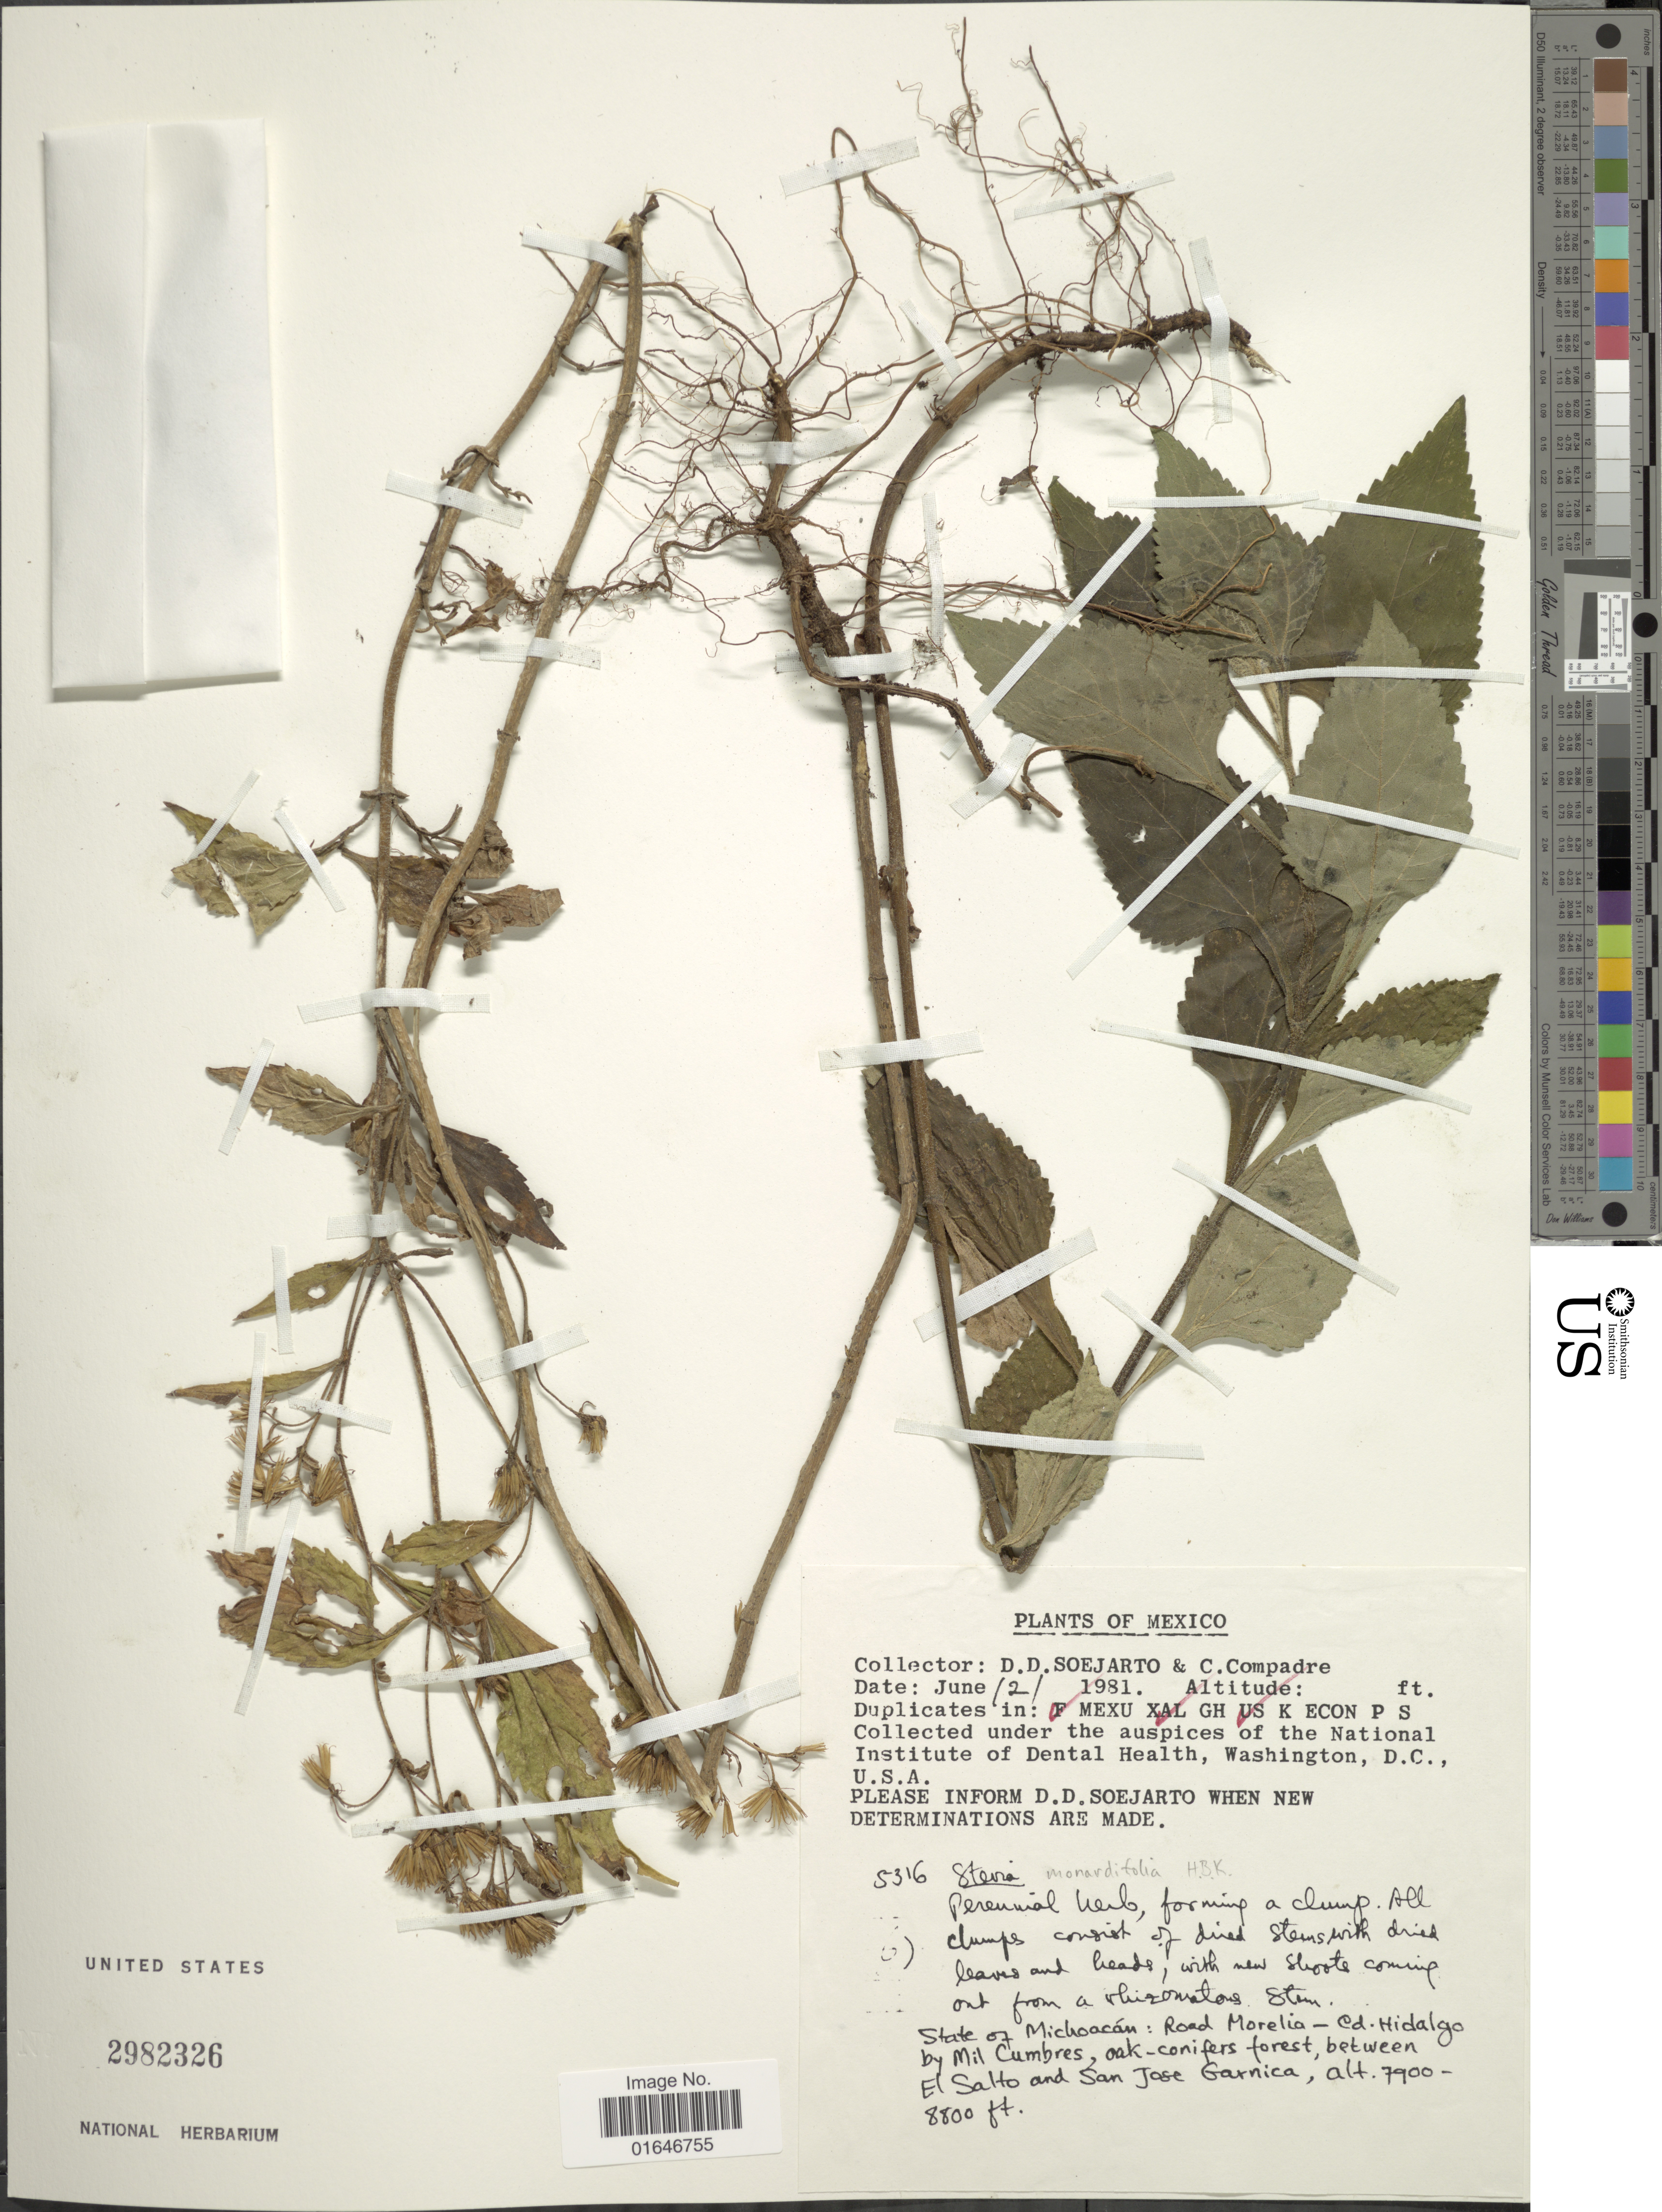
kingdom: Plantae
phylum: Tracheophyta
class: Magnoliopsida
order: Asterales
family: Asteraceae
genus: Stevia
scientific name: Stevia monardifolia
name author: Kunth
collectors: C. Compadre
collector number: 5316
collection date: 1981-06-02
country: Mexico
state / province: Michoacán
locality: Road Morelia-Cd. Hidalgo by Mil Cumbres, oak-conifers forest, between El Salto and San Jose Garnica.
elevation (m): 2408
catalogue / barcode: US 2982326